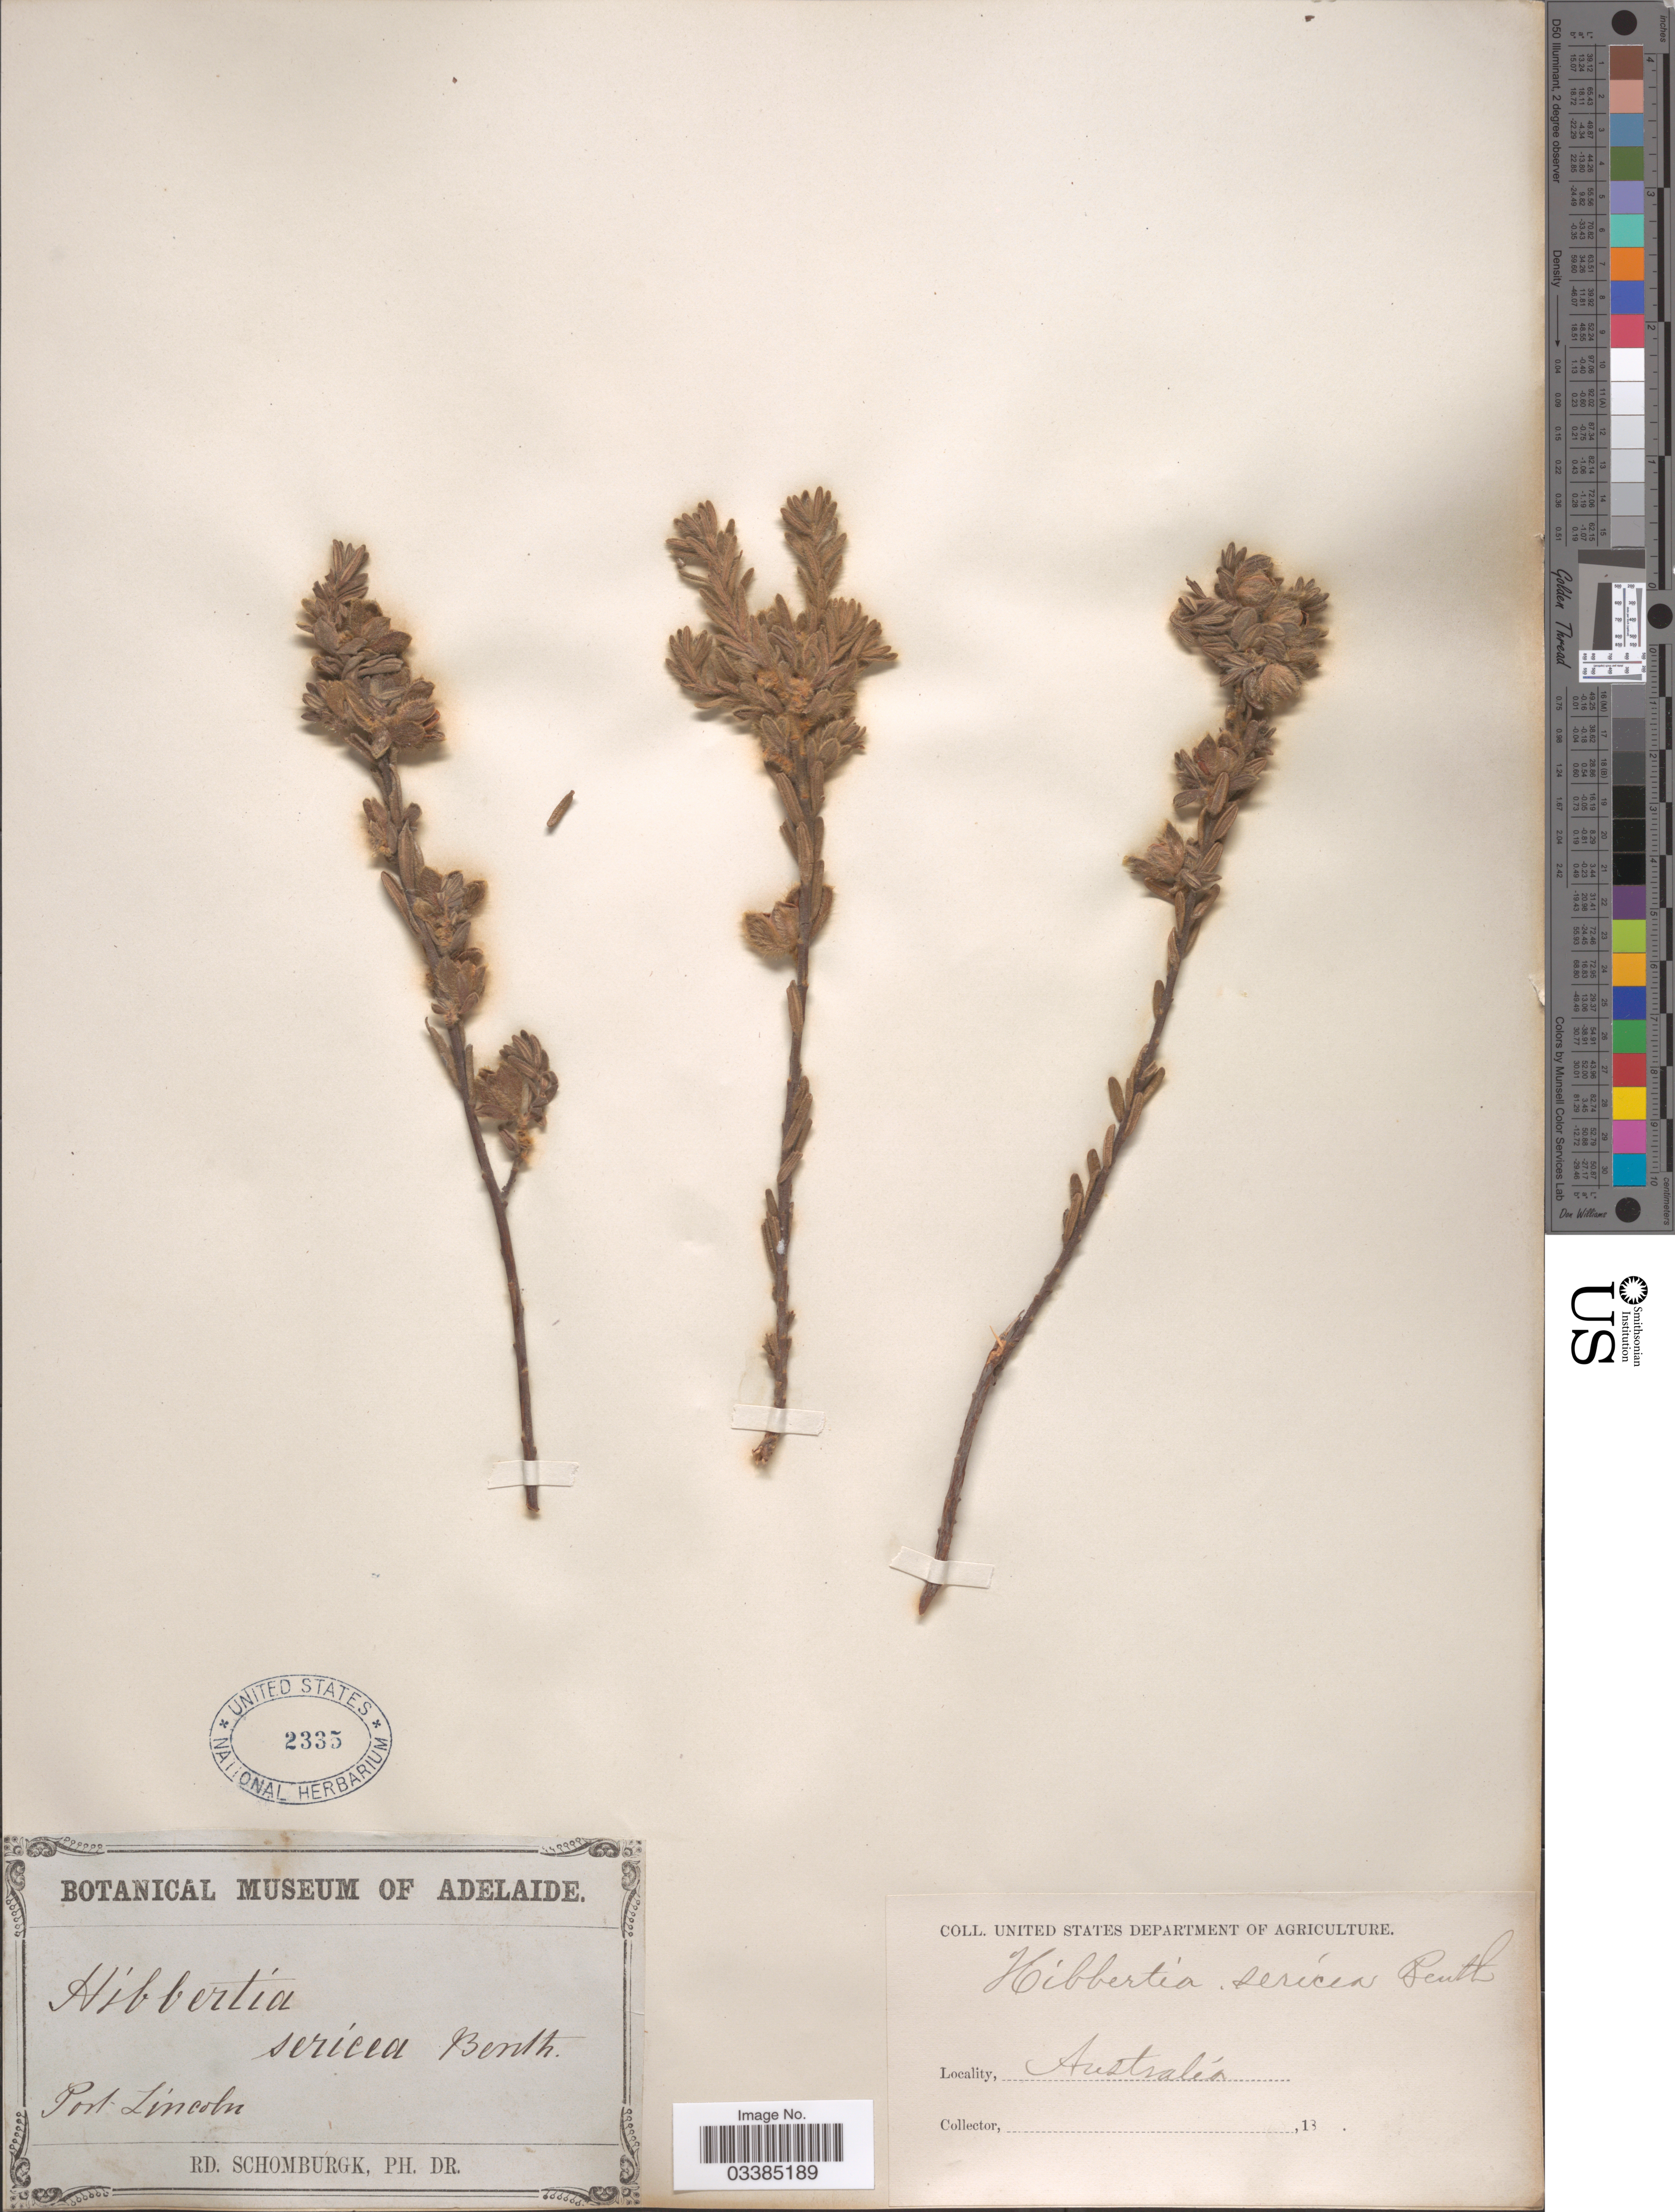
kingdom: Plantae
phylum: Tracheophyta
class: Magnoliopsida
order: Dilleniales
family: Dilleniaceae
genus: Hibbertia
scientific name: Hibbertia sericea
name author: Benth.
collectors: M. R. Schomburgk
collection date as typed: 18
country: Australia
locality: Port Lincoln.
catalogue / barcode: US 2335